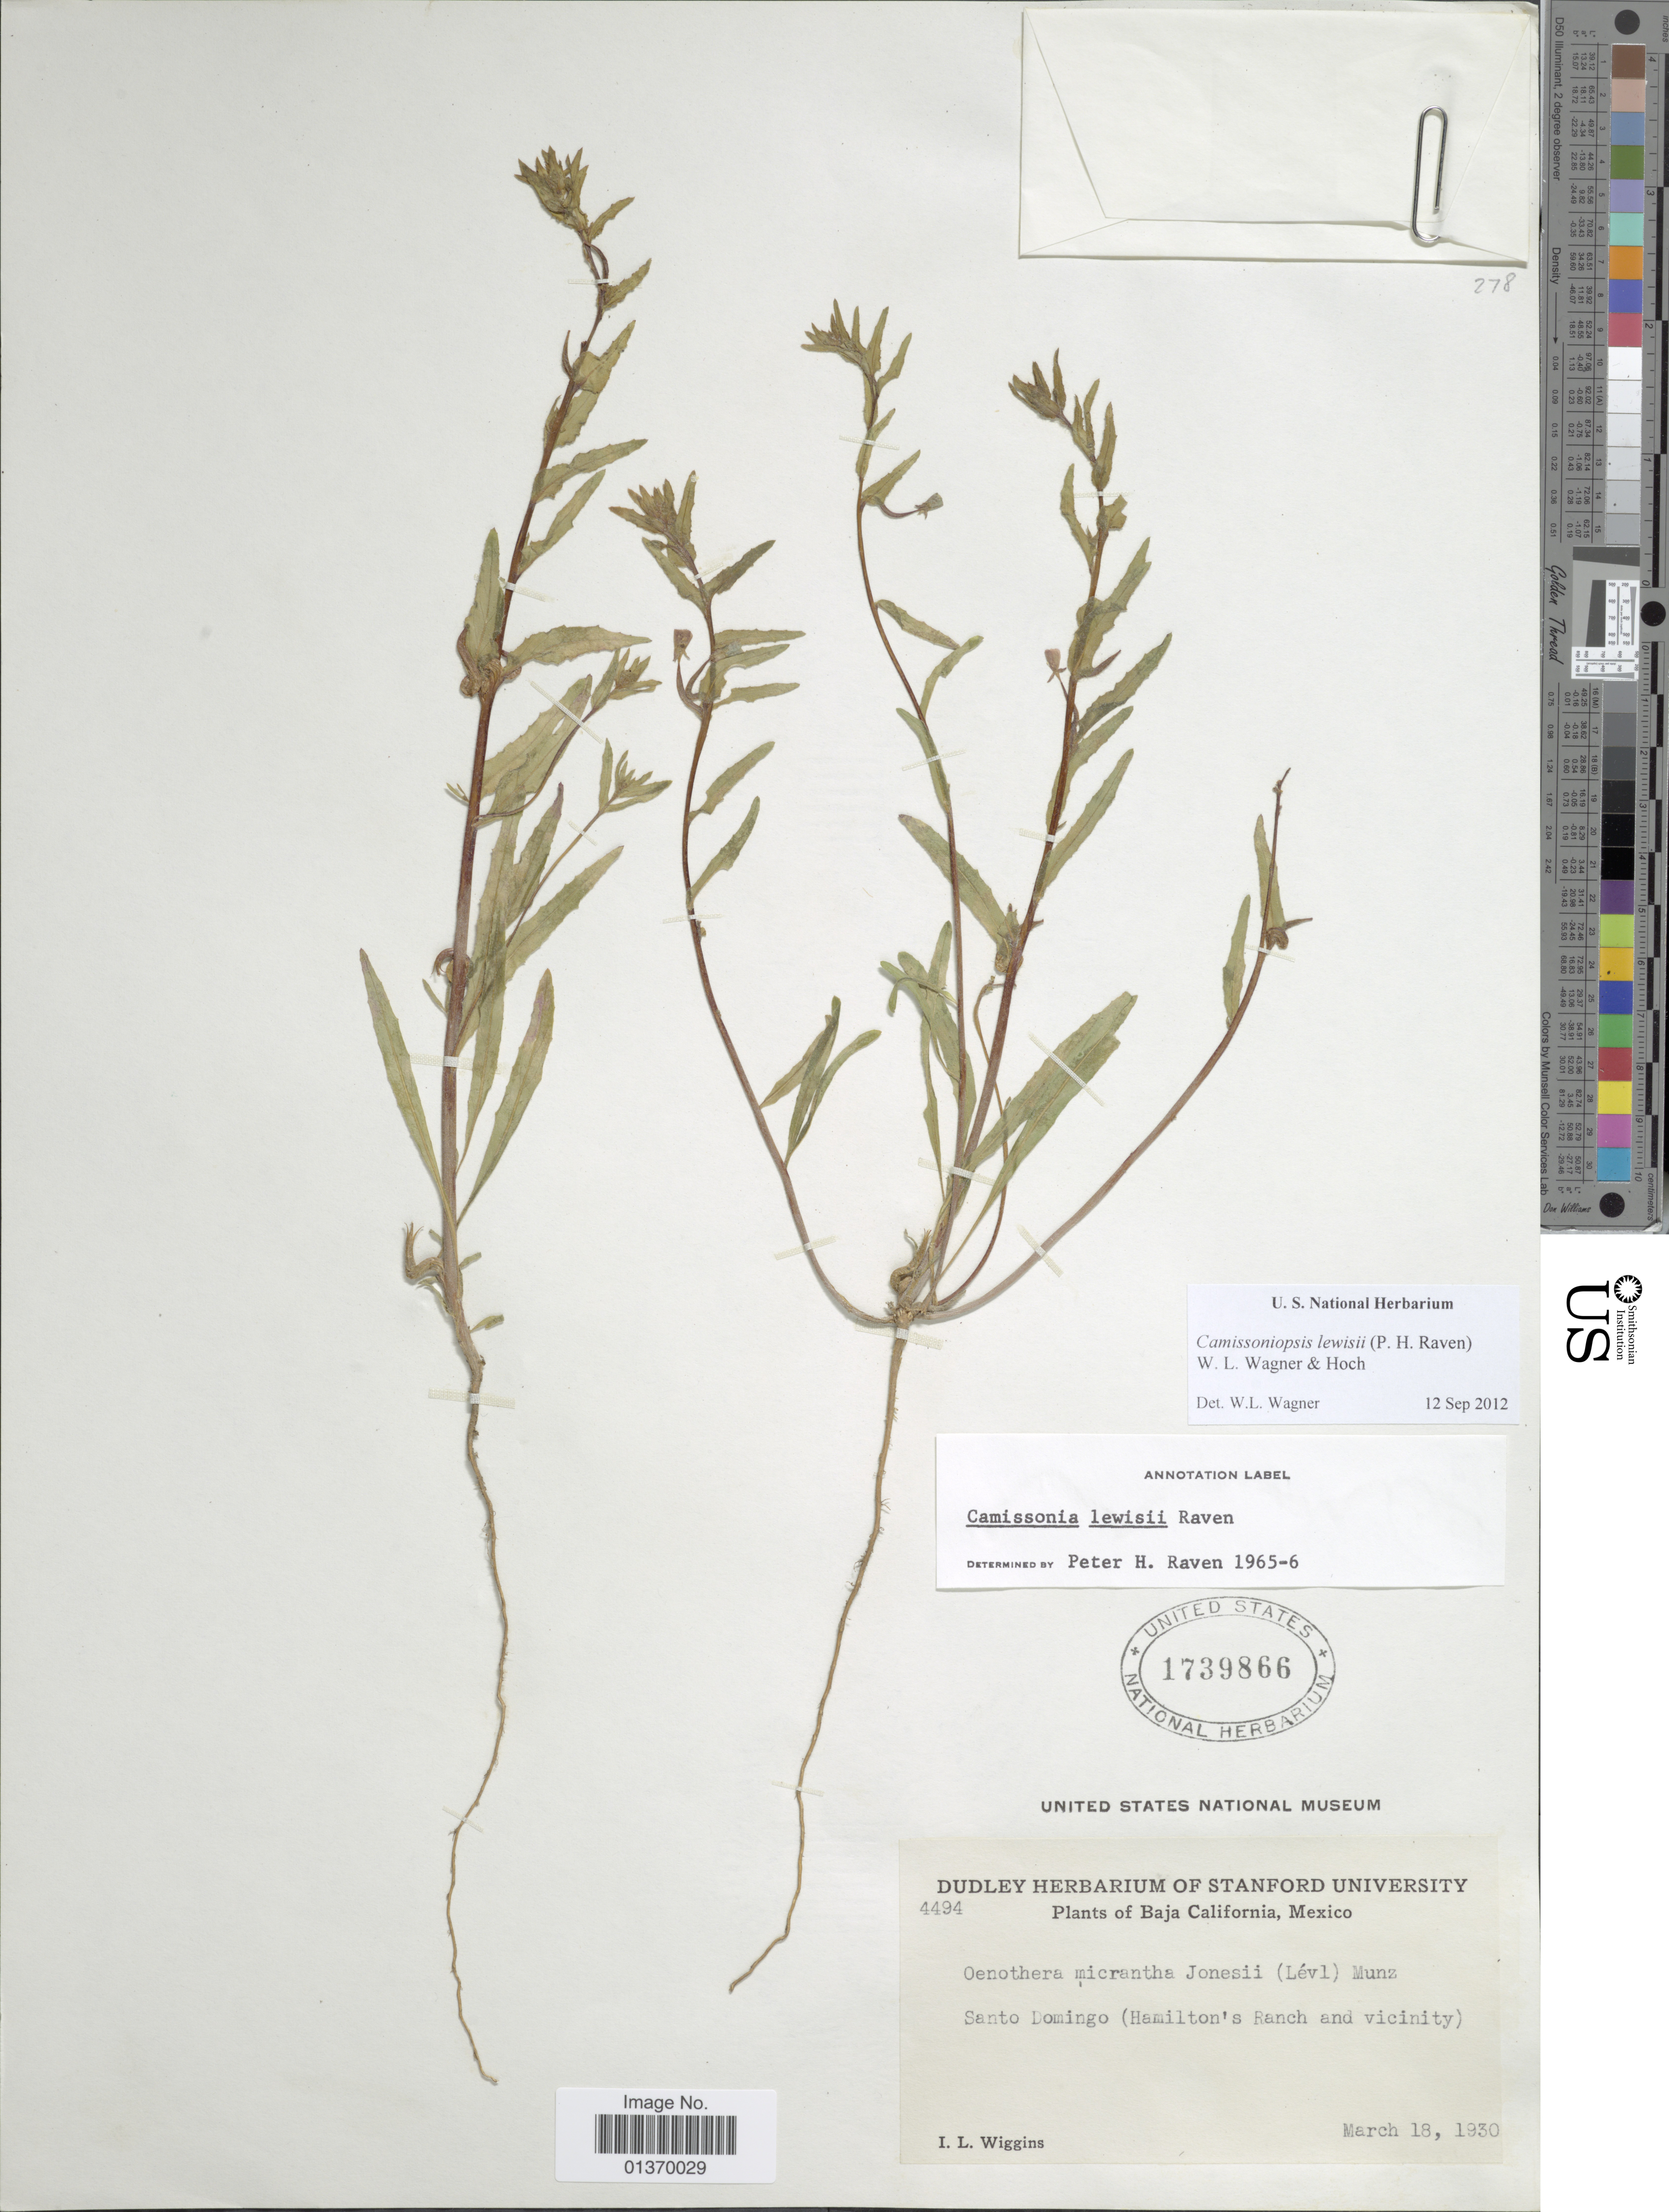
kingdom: Plantae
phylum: Tracheophyta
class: Magnoliopsida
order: Myrtales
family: Onagraceae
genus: Camissoniopsis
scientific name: Camissoniopsis lewisii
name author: (P.H. Raven) W.L. Wagner & Hoch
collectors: I. L. Wiggins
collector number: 4494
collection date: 1930-03-18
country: Mexico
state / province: Baja California Sur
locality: Santo Domingo (Hamilton's Ranch and vicinity)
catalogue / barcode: US 1739866